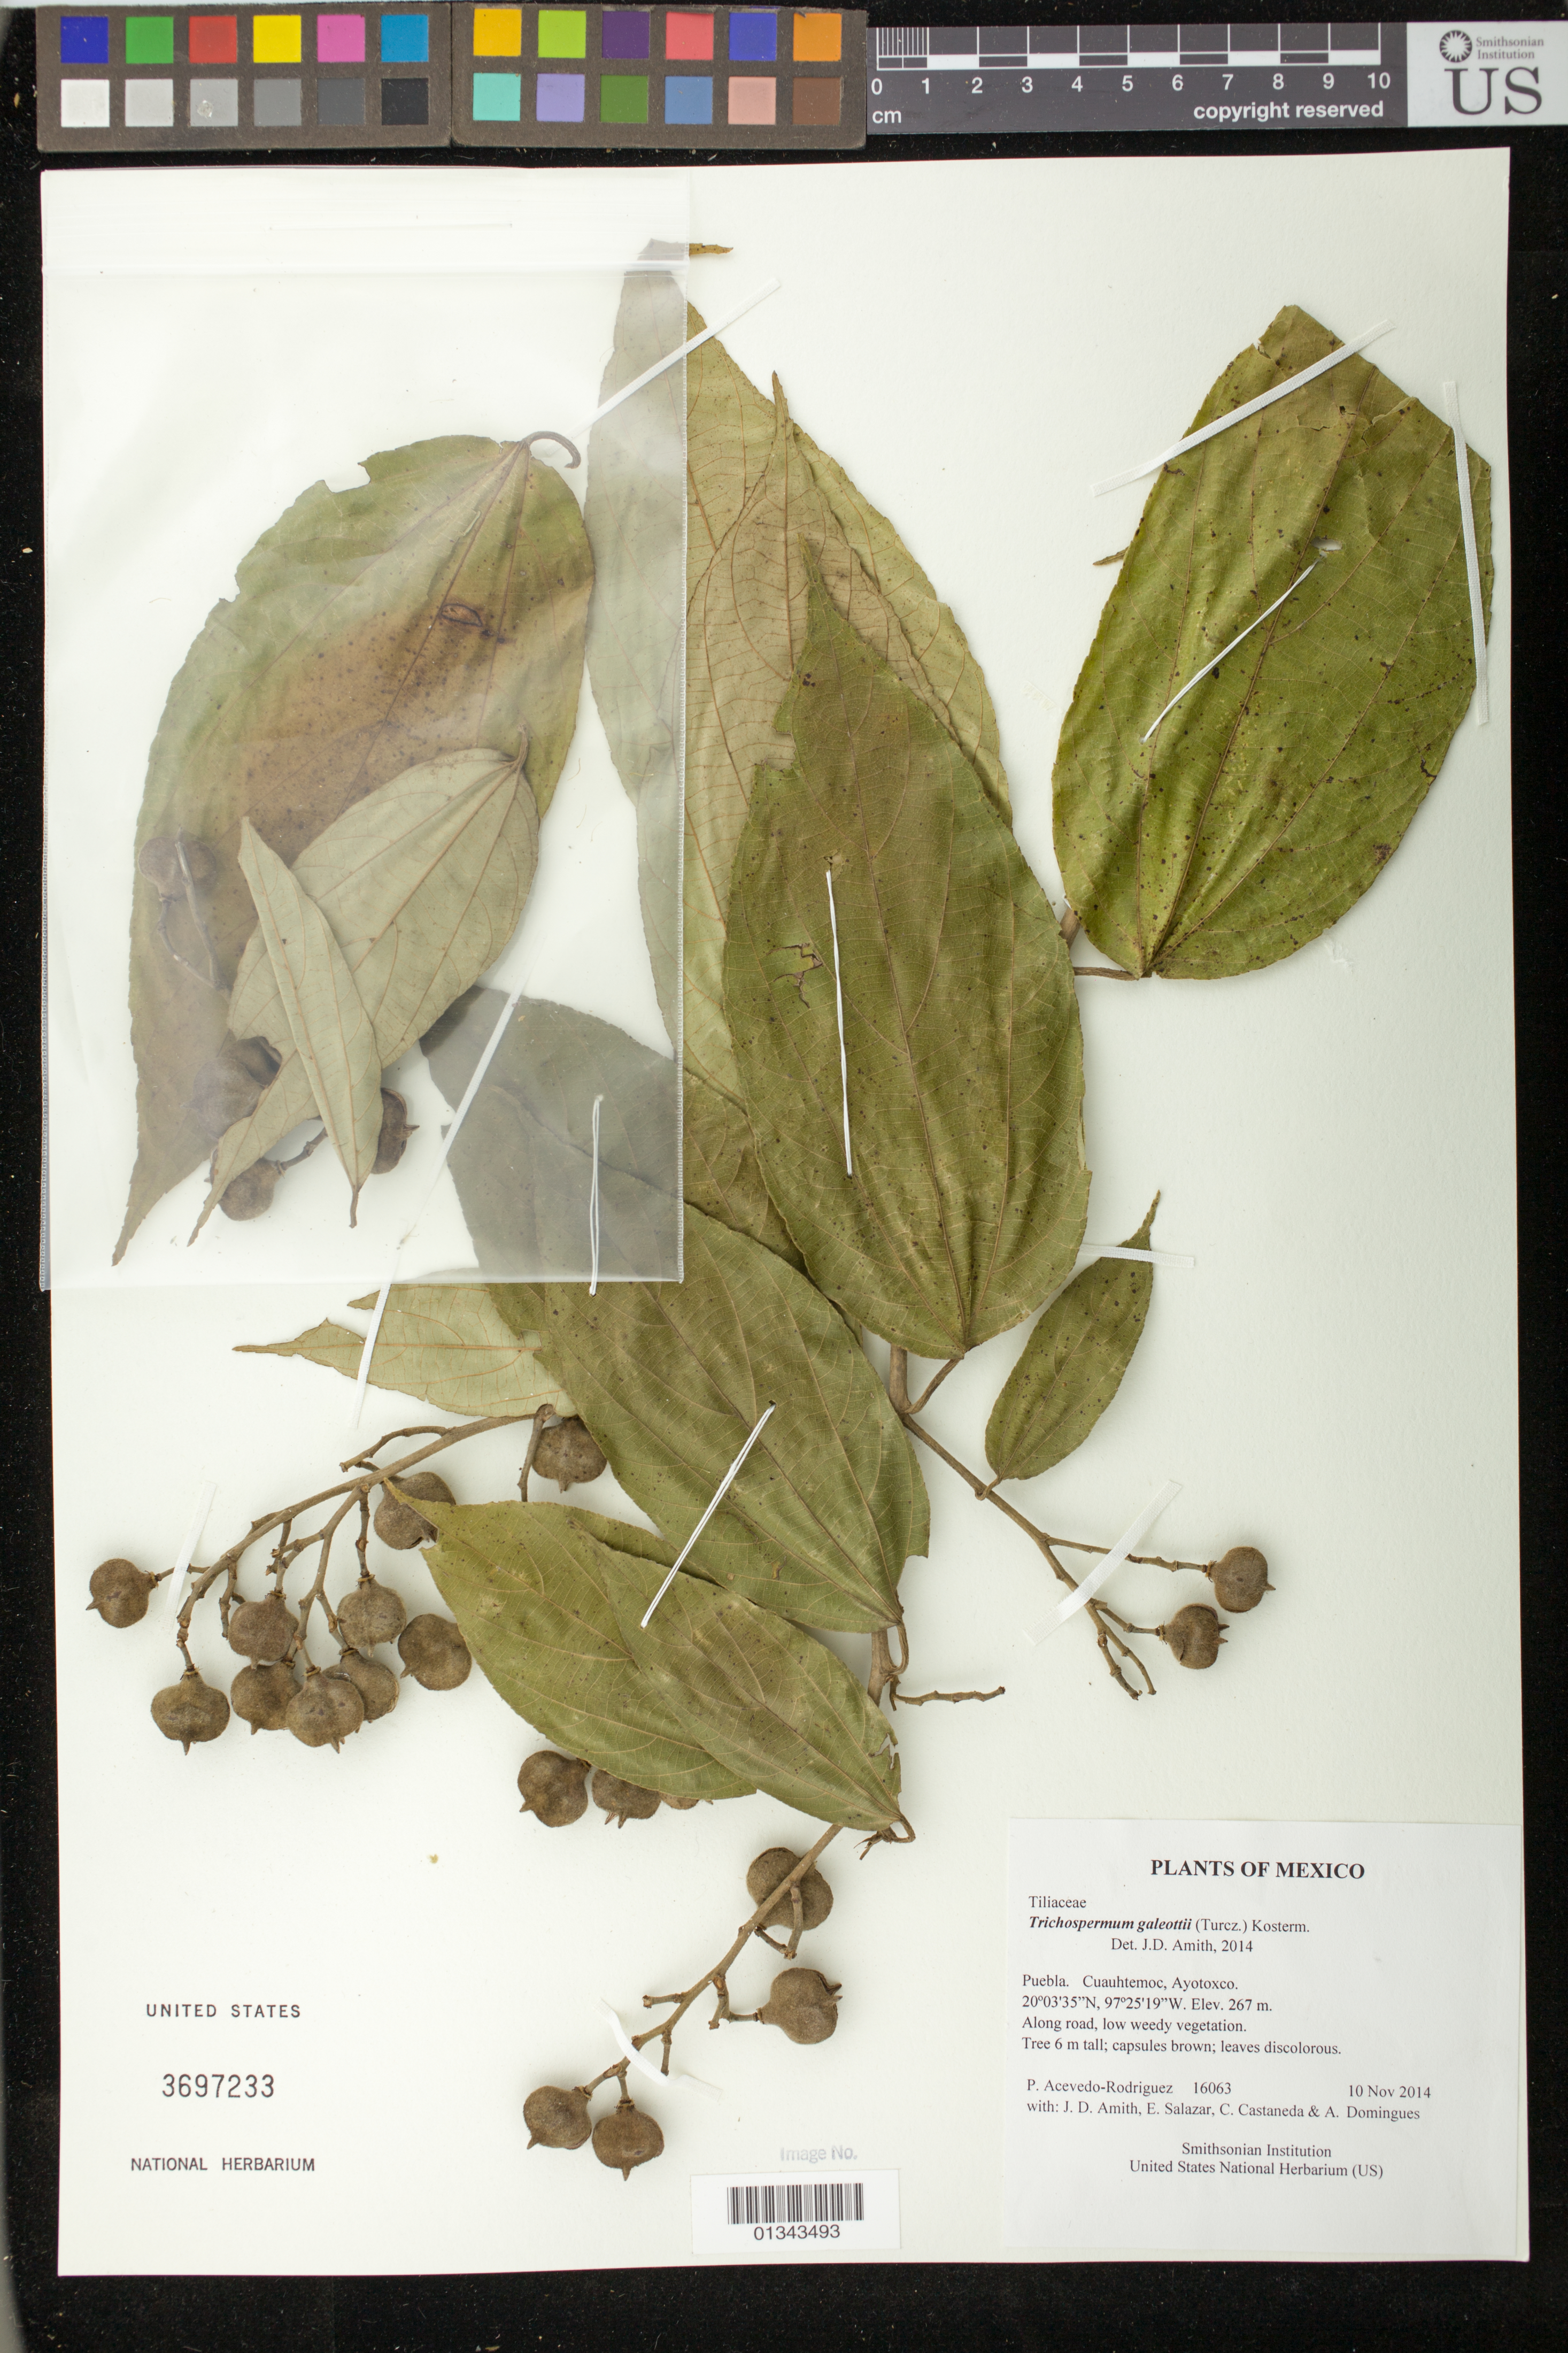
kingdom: Plantae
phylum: Tracheophyta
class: Magnoliopsida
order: Malvales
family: Malvaceae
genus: Trichospermum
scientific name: Trichospermum galeottii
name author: (Turcz.) Kosterm.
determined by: Amith, Jonathan D.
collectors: P. Acevedo-Rodr., J. D. Amith, E. Salazar, C. Castaneda & A. Domingues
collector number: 16063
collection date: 2014-11-10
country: Mexico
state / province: Puebla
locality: Cuauhtemoc, Ayotoxco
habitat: Along road, low weedy vegetatioin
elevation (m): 267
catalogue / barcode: US 3697233